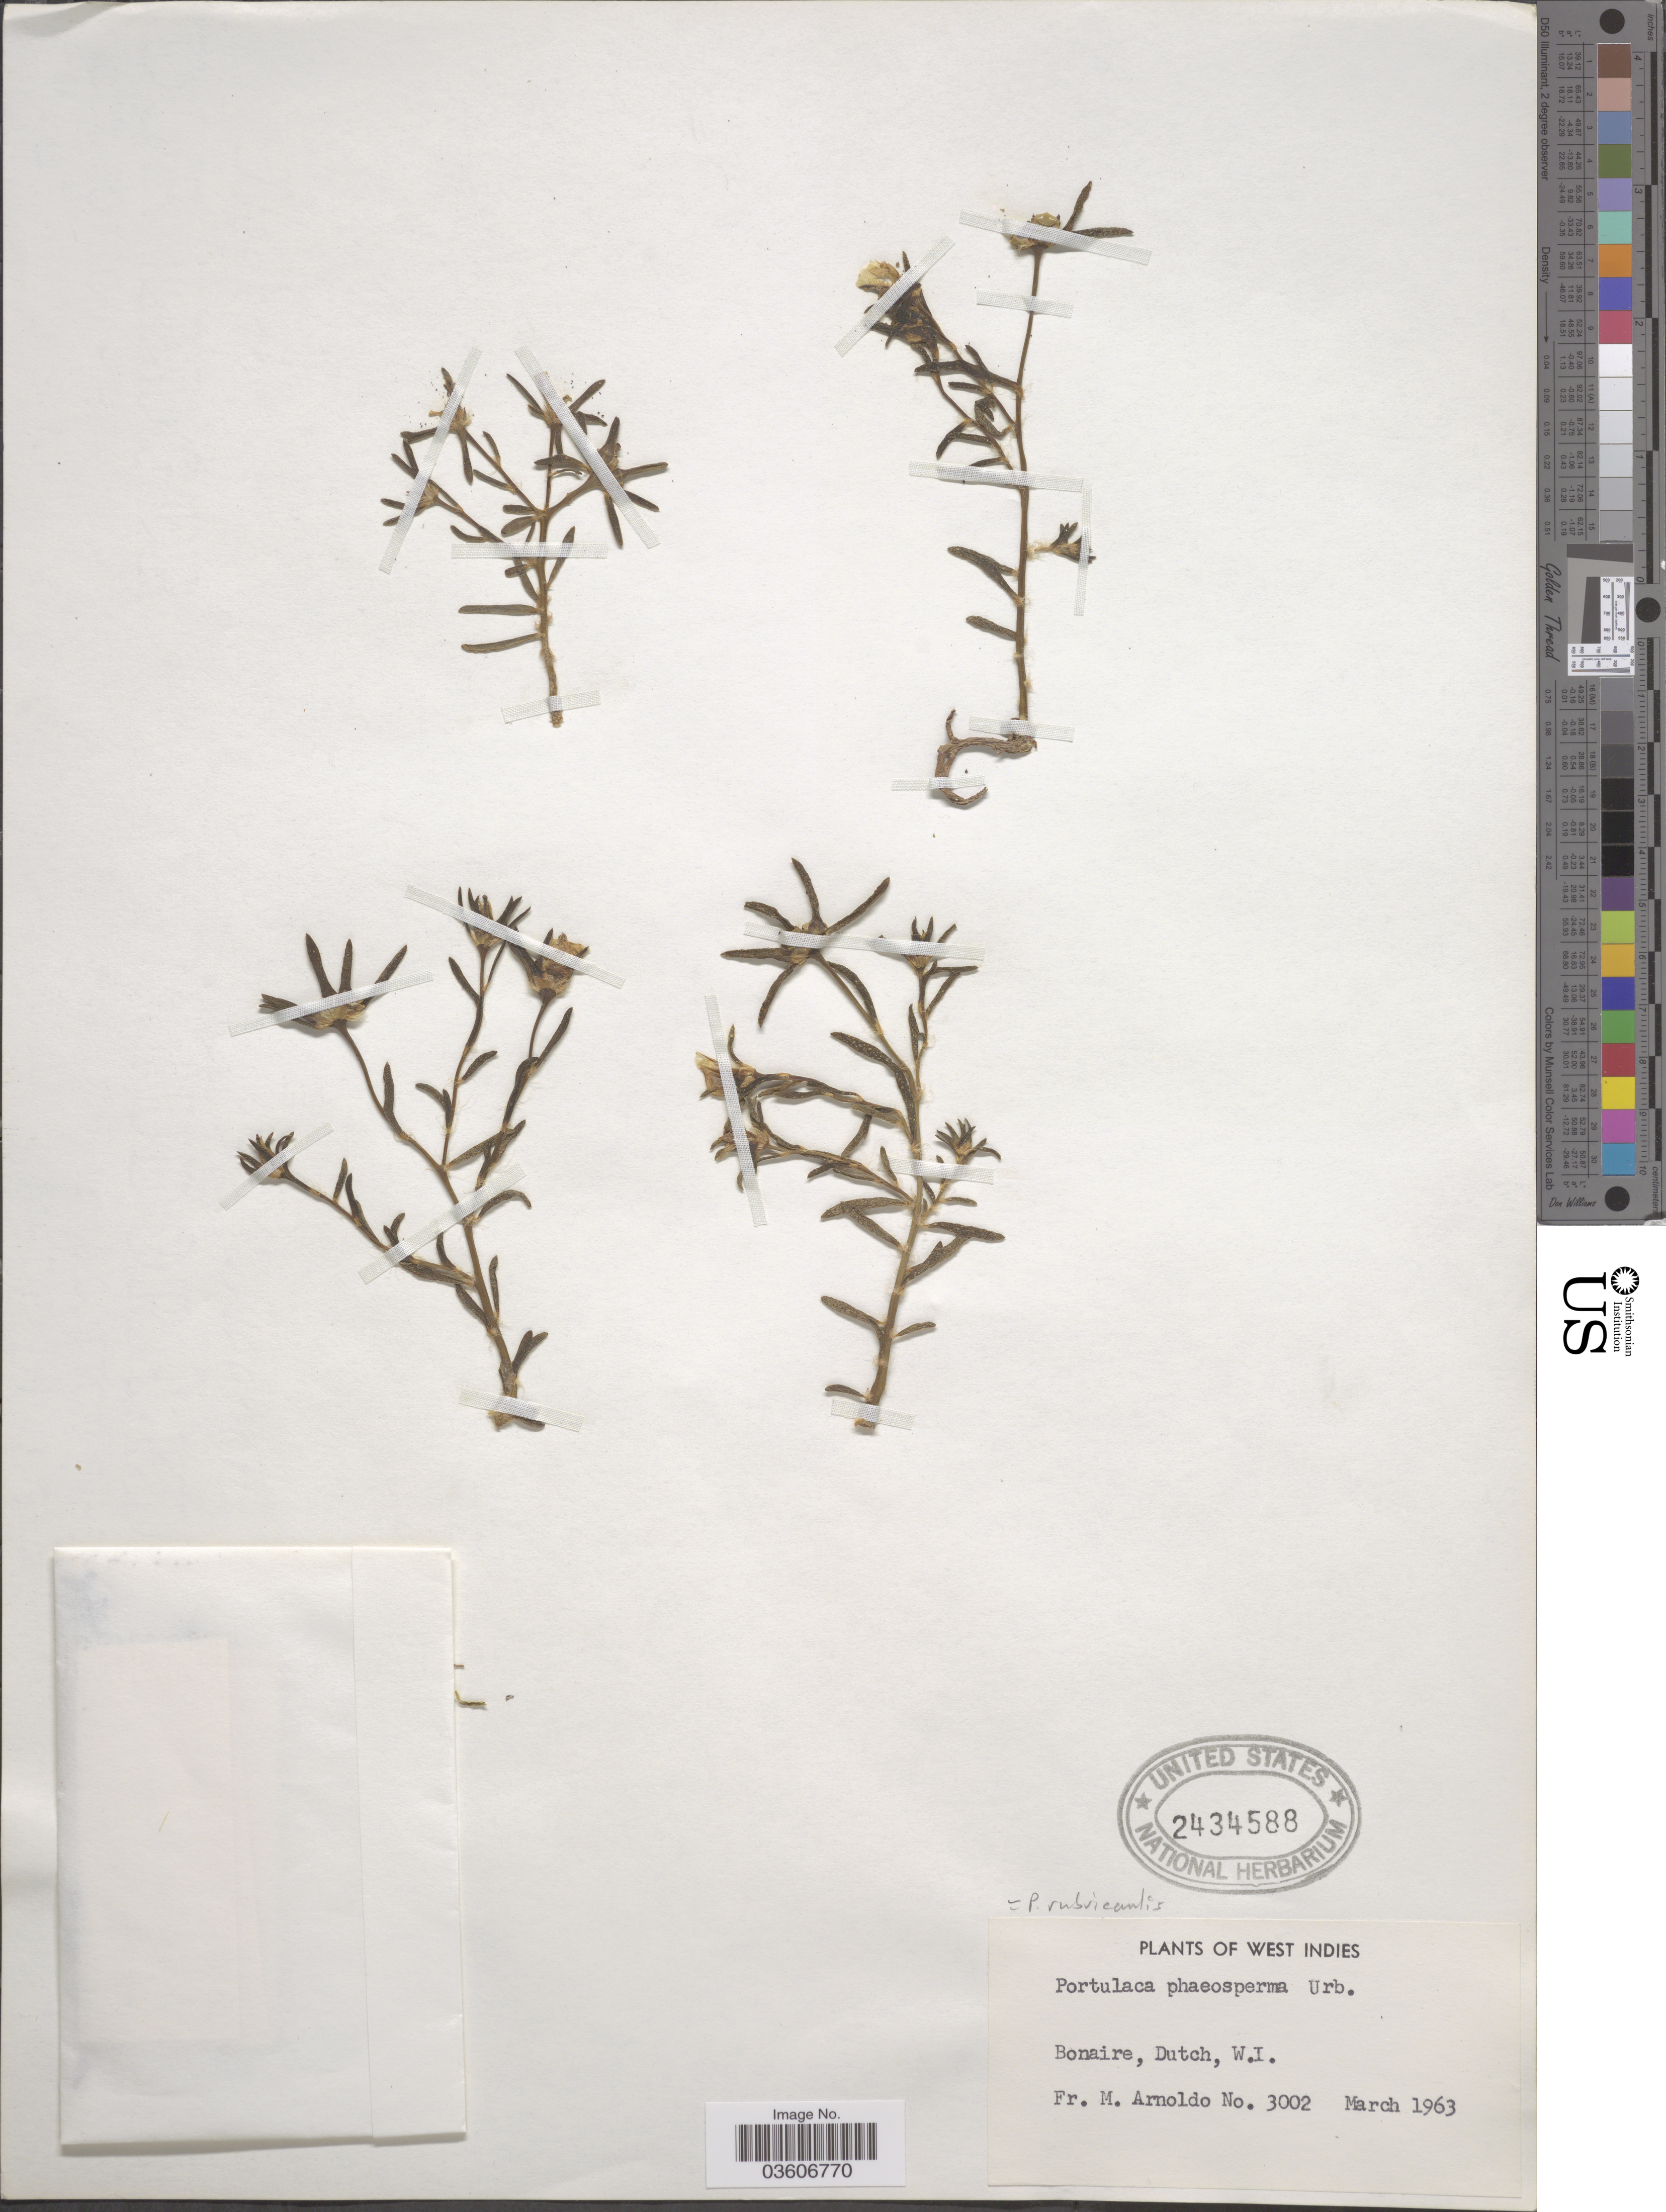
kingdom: Plantae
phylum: Tracheophyta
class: Magnoliopsida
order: Caryophyllales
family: Portulacaceae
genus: Portulaca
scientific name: Portulaca rubricaulis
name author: Kunth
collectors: N. Arnoldo-Broeders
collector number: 3002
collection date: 1963-03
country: Netherlands Antilles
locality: West Indies, Bonaire, Dutch, W.I.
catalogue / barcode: US 2434588